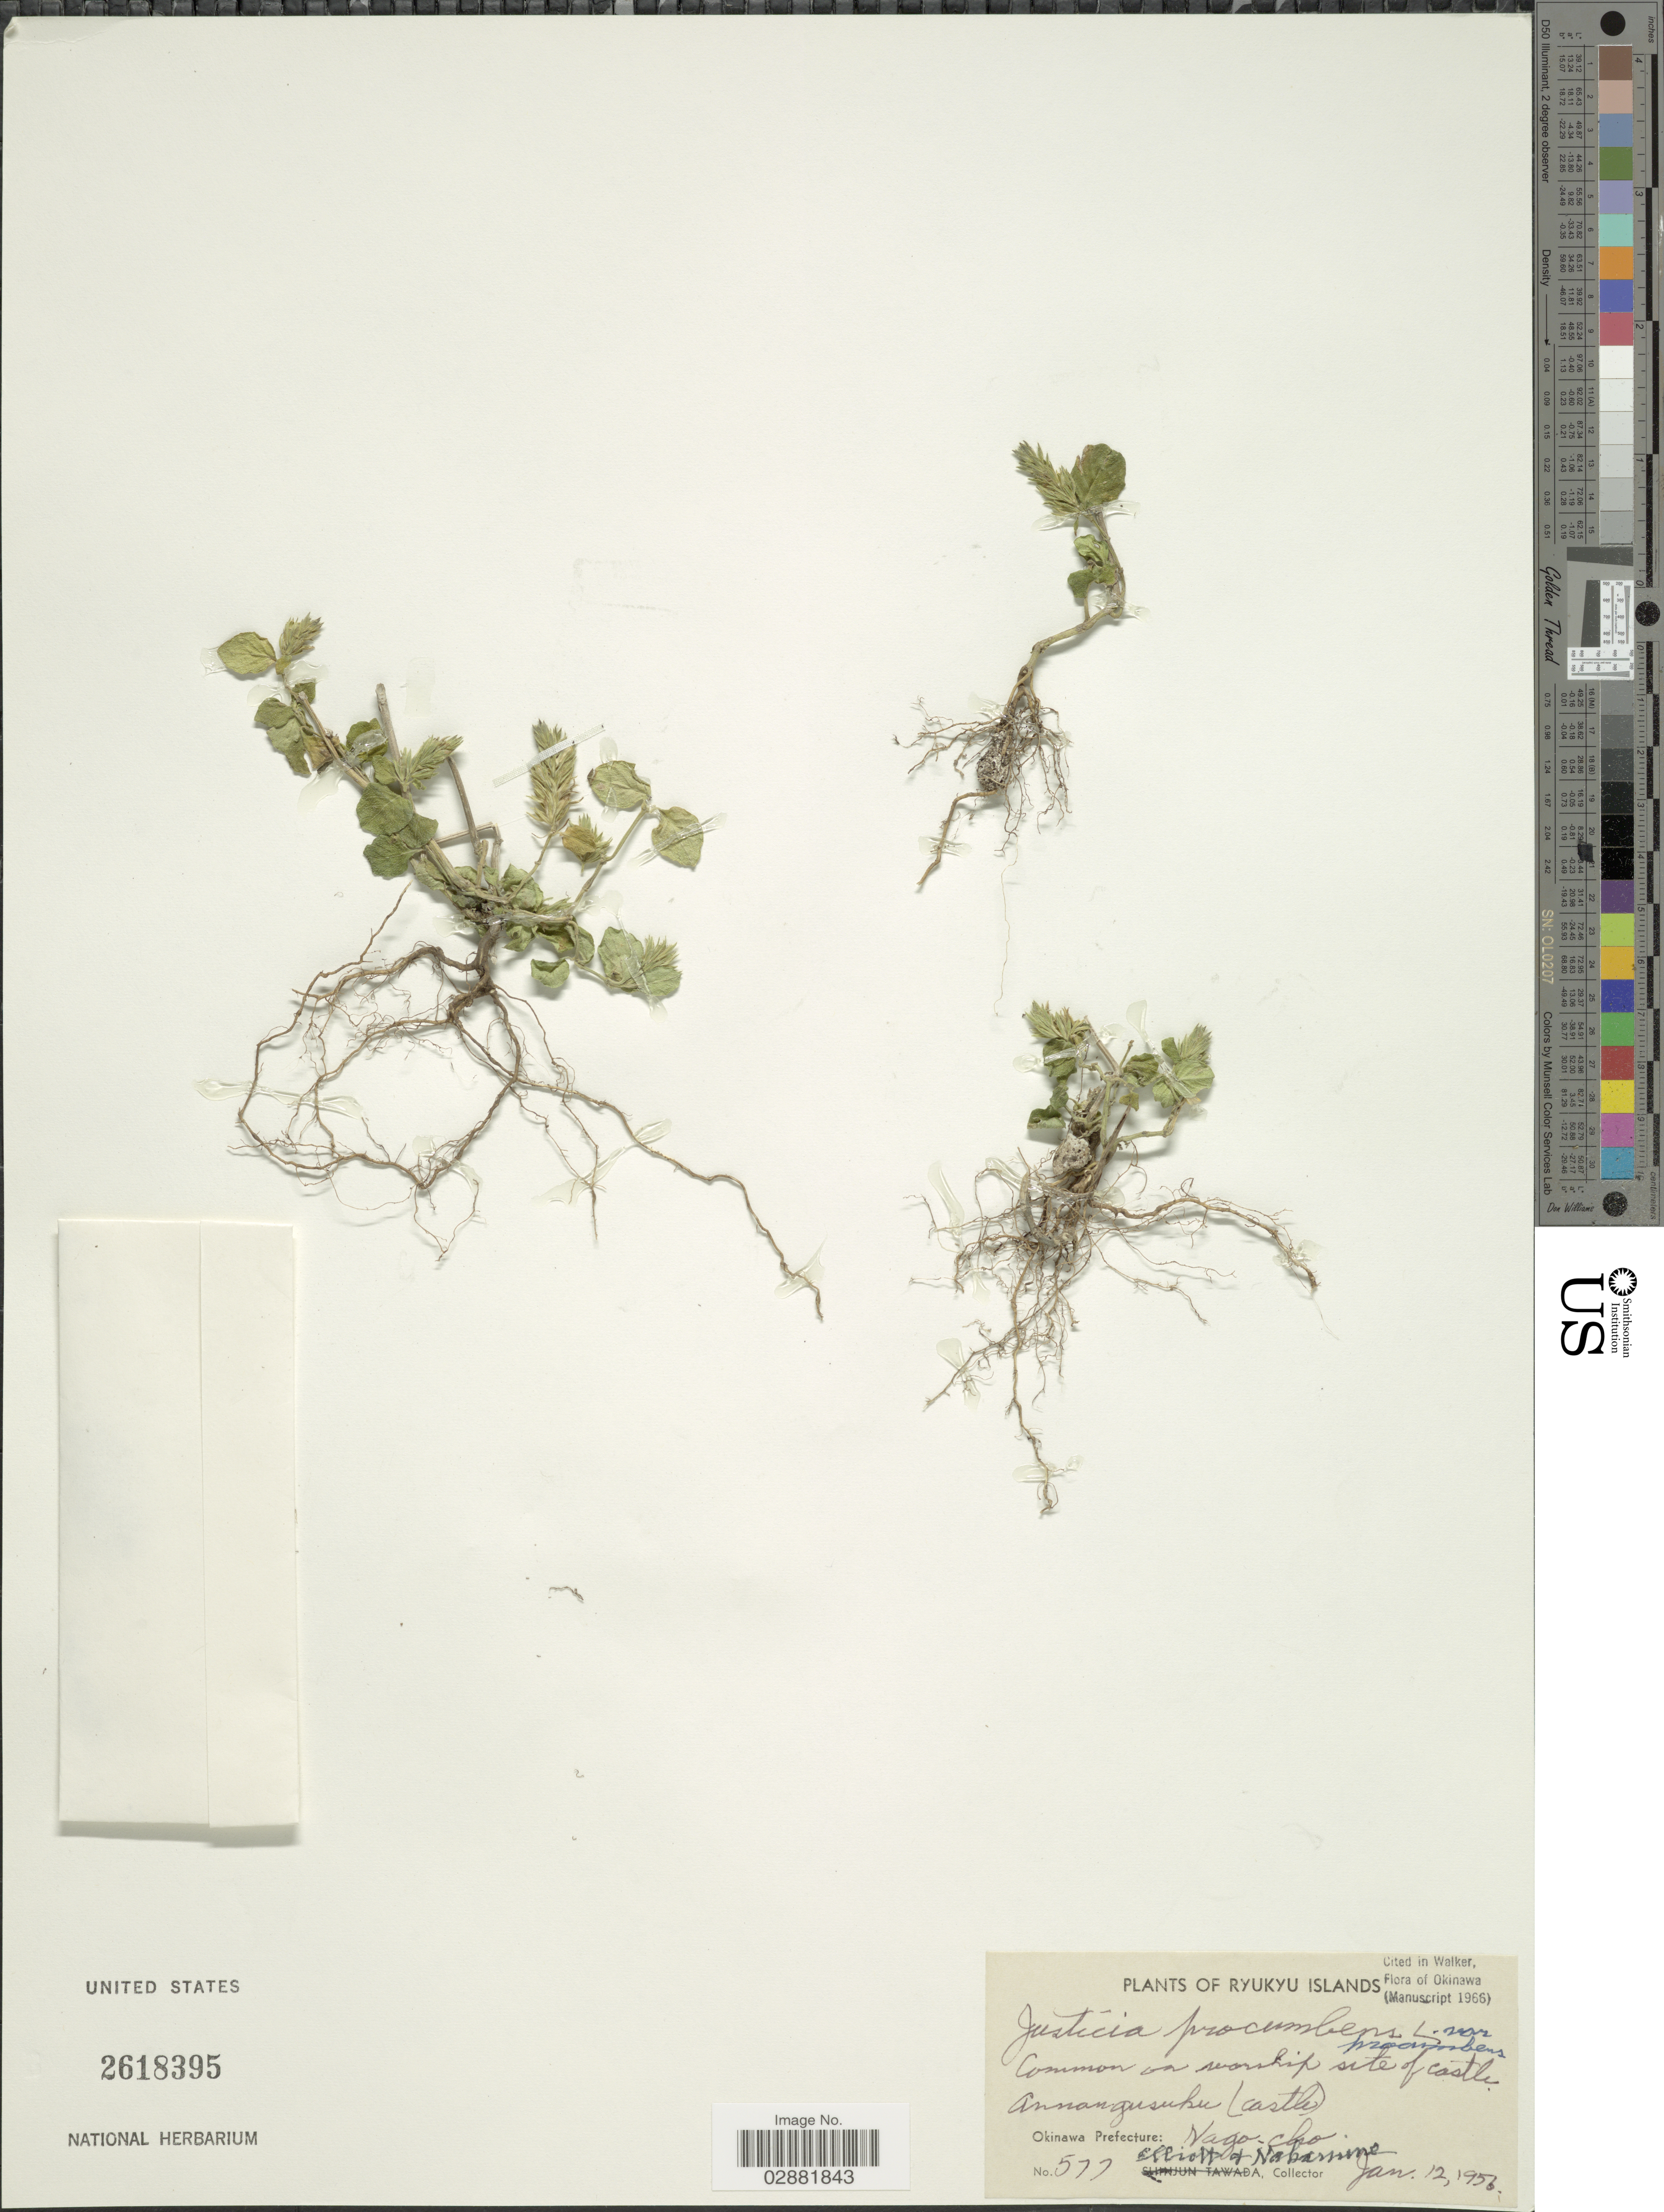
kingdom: Plantae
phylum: Tracheophyta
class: Magnoliopsida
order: Lamiales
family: Acanthaceae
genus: Justicia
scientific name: Justicia procumbens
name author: L.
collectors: Elliott & Nakamine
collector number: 577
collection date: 1951-01-12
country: Japan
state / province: Okinawa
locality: Ryukyu Islands, Common on worship site castle, Annangusuku (Castle), Okinawa Prefecture, Nago-cho.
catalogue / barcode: US 2618395